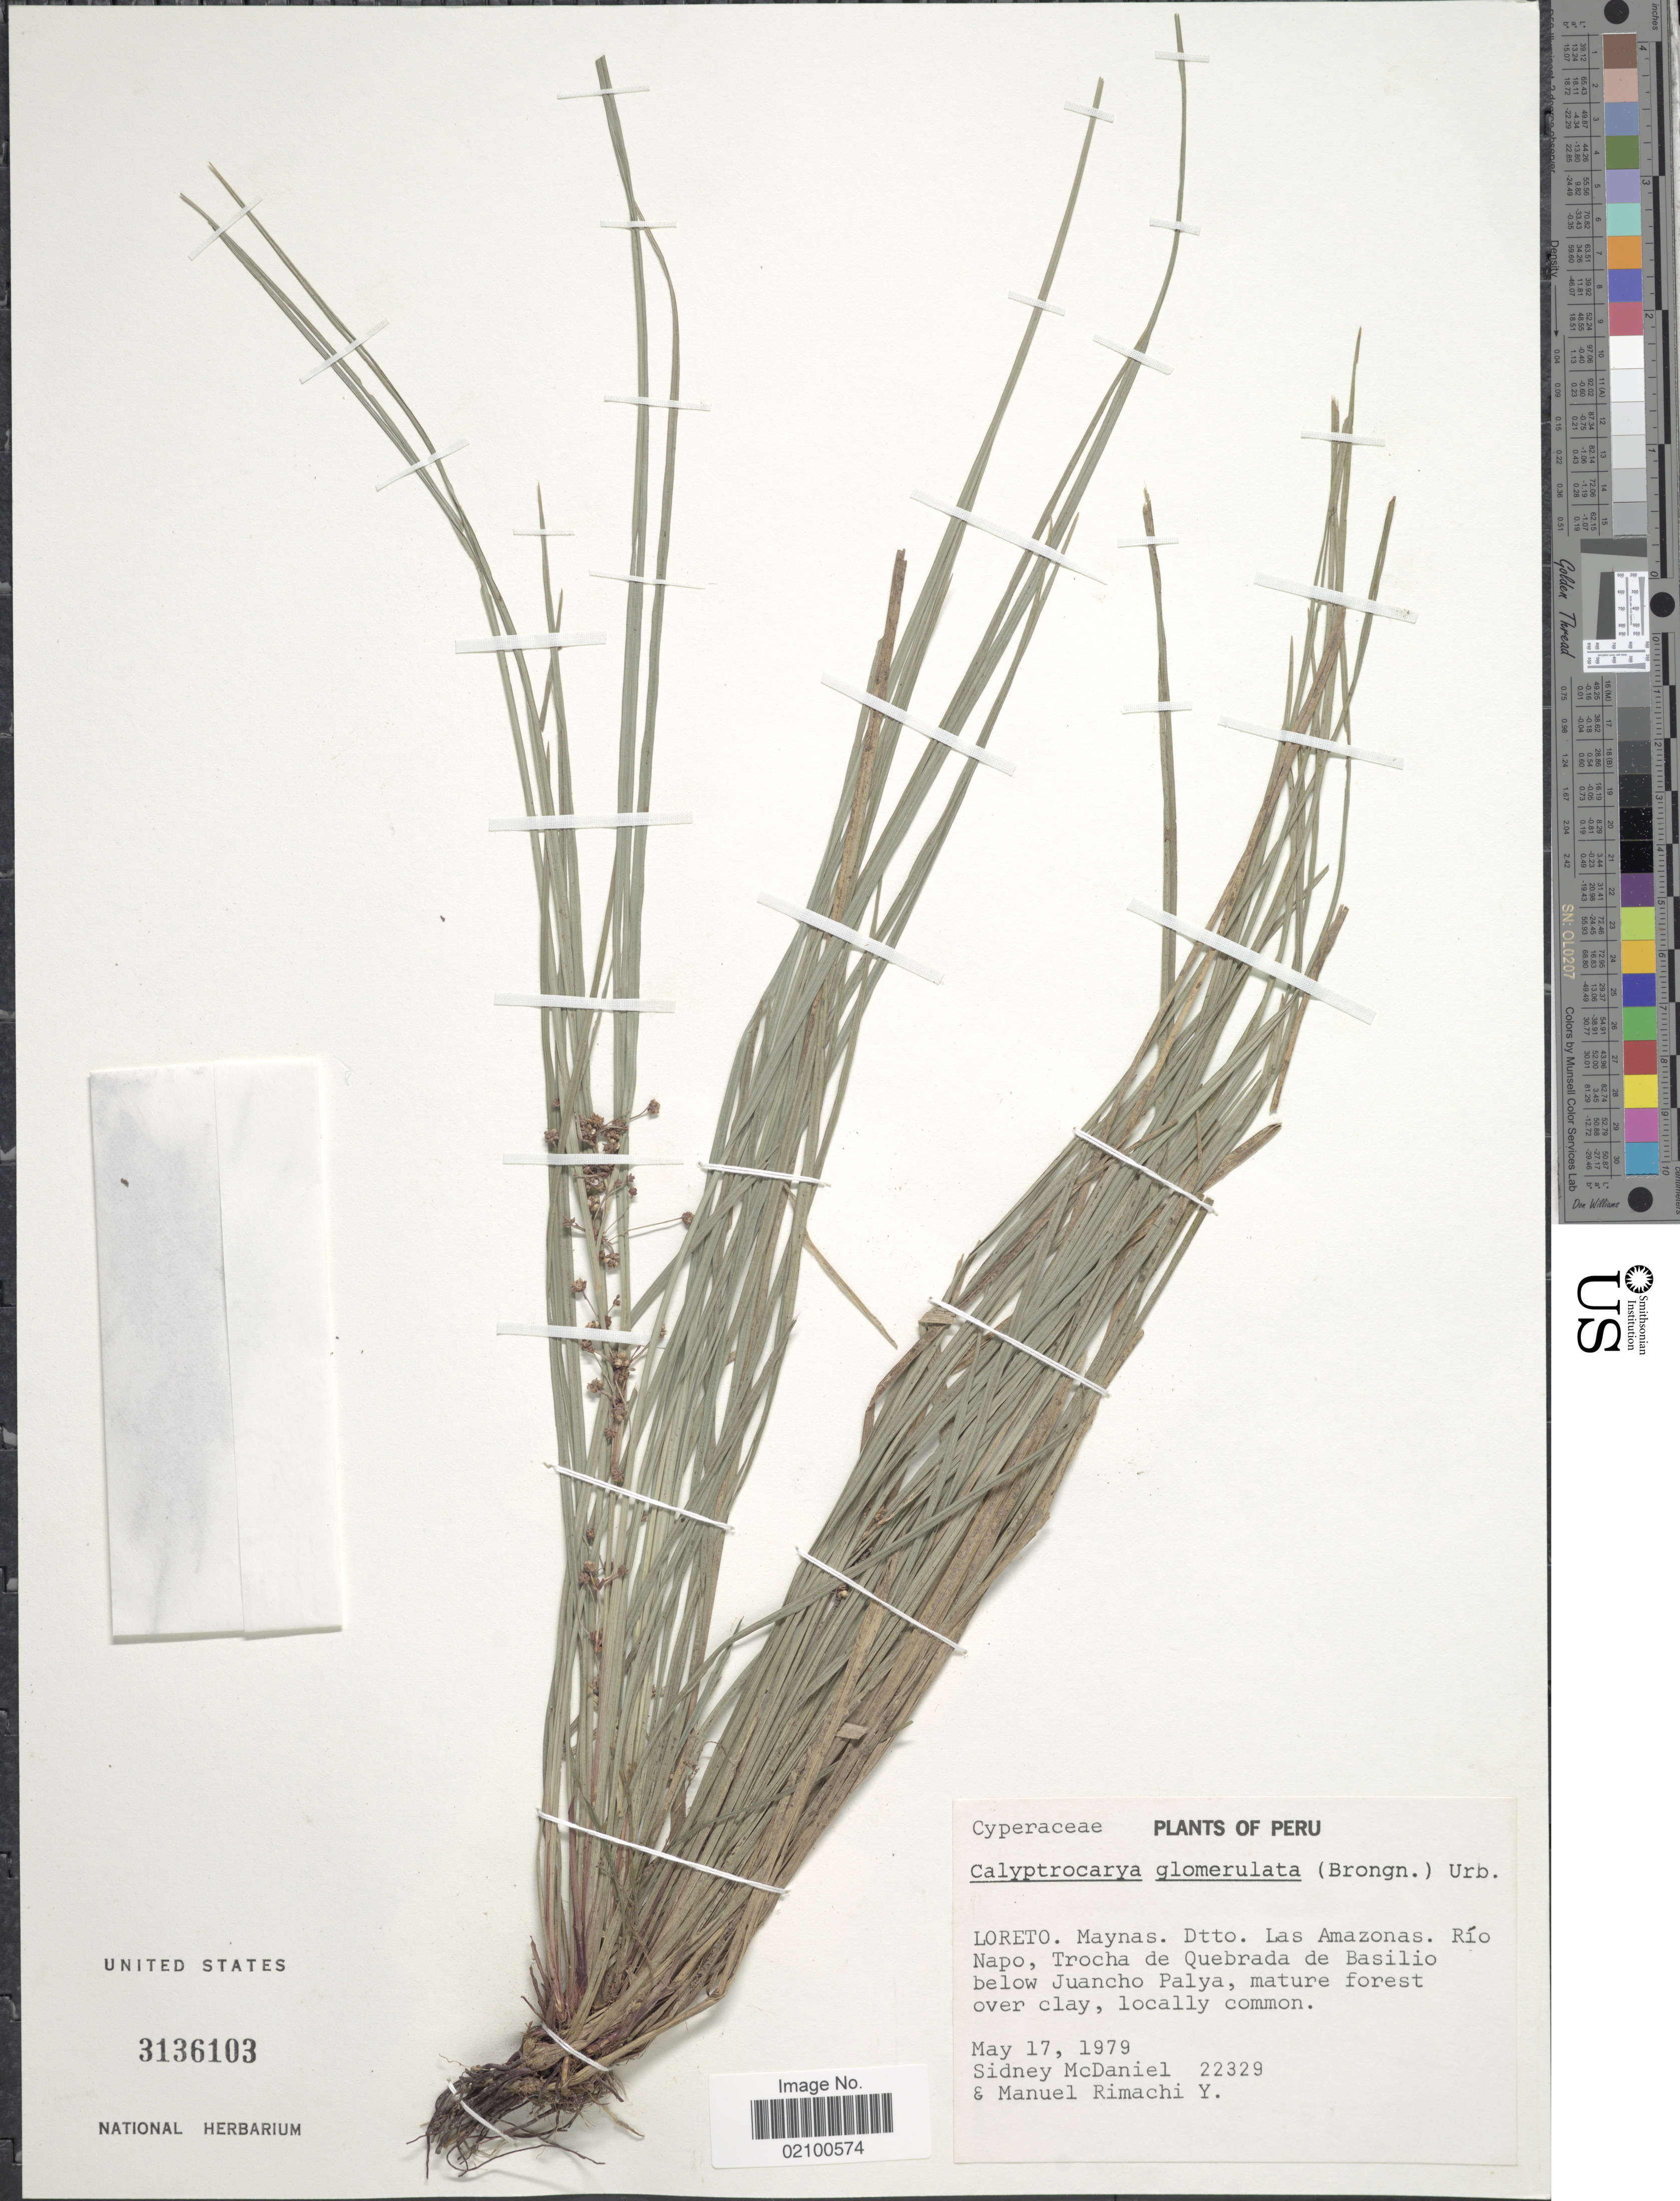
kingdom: Plantae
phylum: Tracheophyta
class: Liliopsida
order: Poales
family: Cyperaceae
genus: Calyptrocarya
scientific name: Calyptrocarya glomerulata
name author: (Brongn.) Urb.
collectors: S. McDaniel & M. Rimachi Y.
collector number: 22329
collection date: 1979-05-17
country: Peru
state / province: Loreto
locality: Loreto. Maynas. Dtto. Las Amazonas. Rio Napo, Trocha de Quebrada de Basilio below Juancho Palya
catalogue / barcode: US 3136103